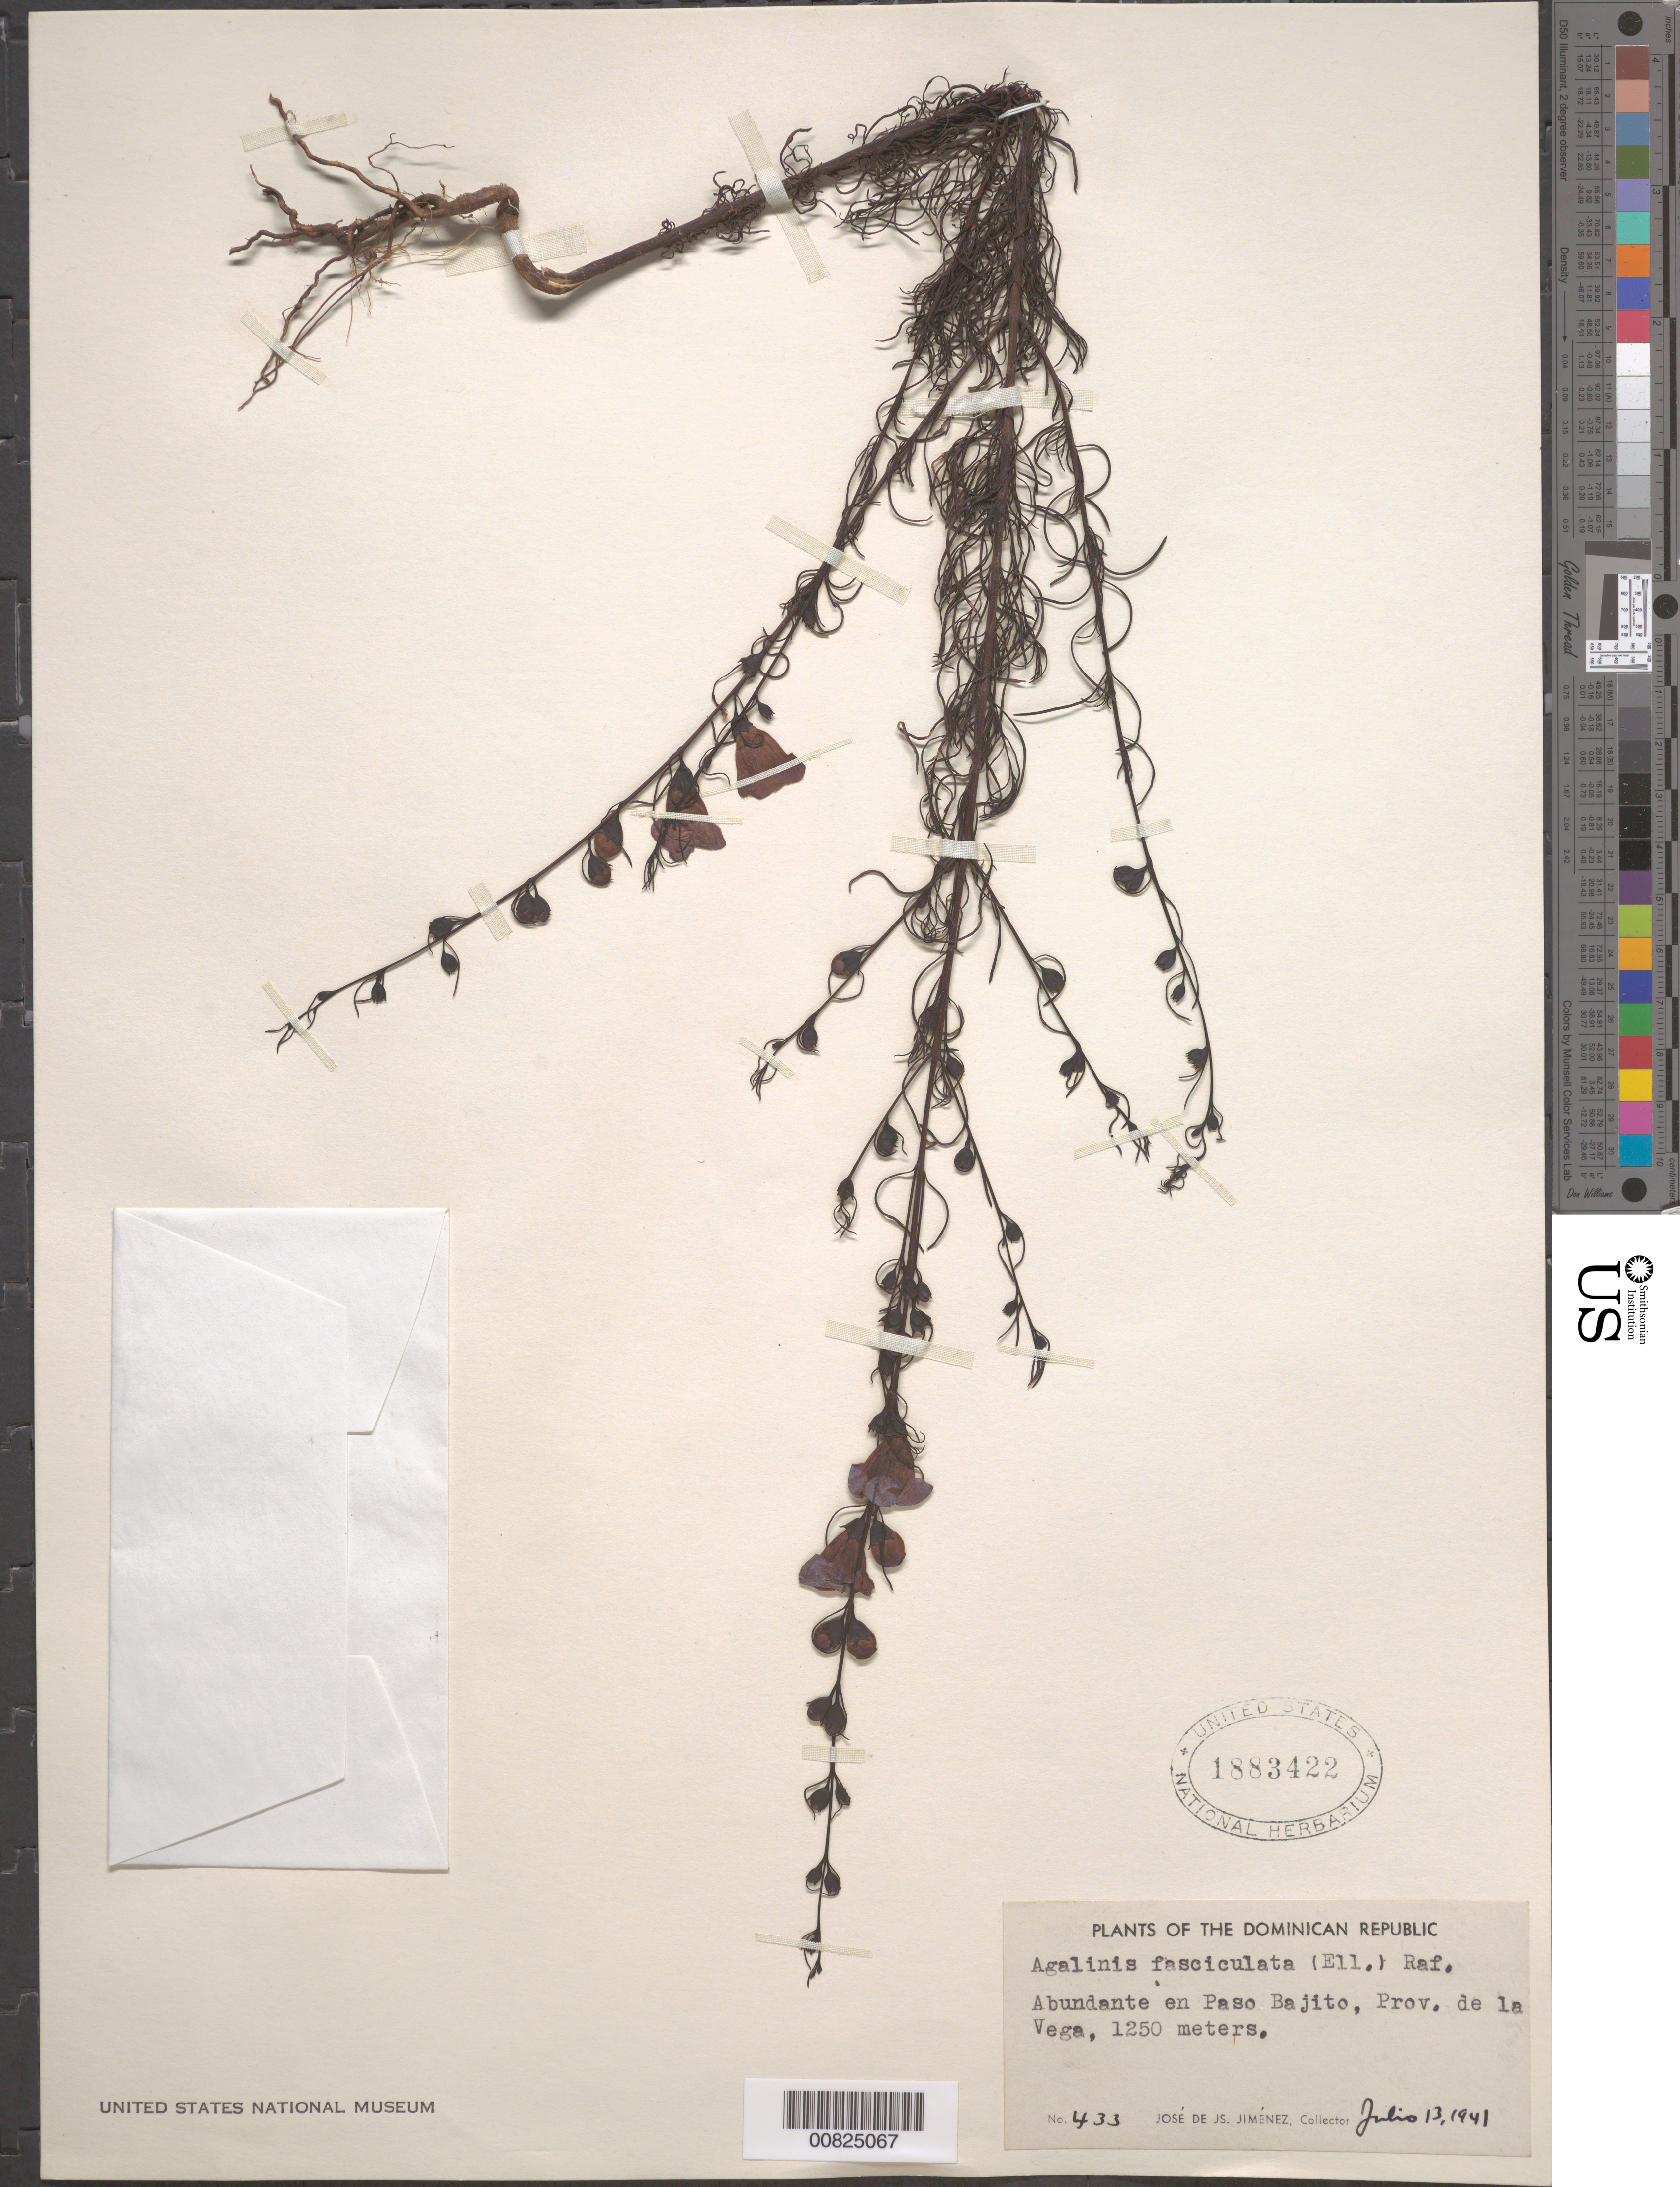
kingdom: Plantae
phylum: Tracheophyta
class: Magnoliopsida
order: Lamiales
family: Orobanchaceae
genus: Agalinis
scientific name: Agalinis fasciculata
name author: (Elliott) Raf.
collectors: J. J. Jiménez Almonte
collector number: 433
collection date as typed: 13 Jul 1941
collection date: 1941-07-13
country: Dominican Republic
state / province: La Vega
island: Hispaniola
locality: Paso Bajito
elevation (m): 1250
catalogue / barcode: US 1883422